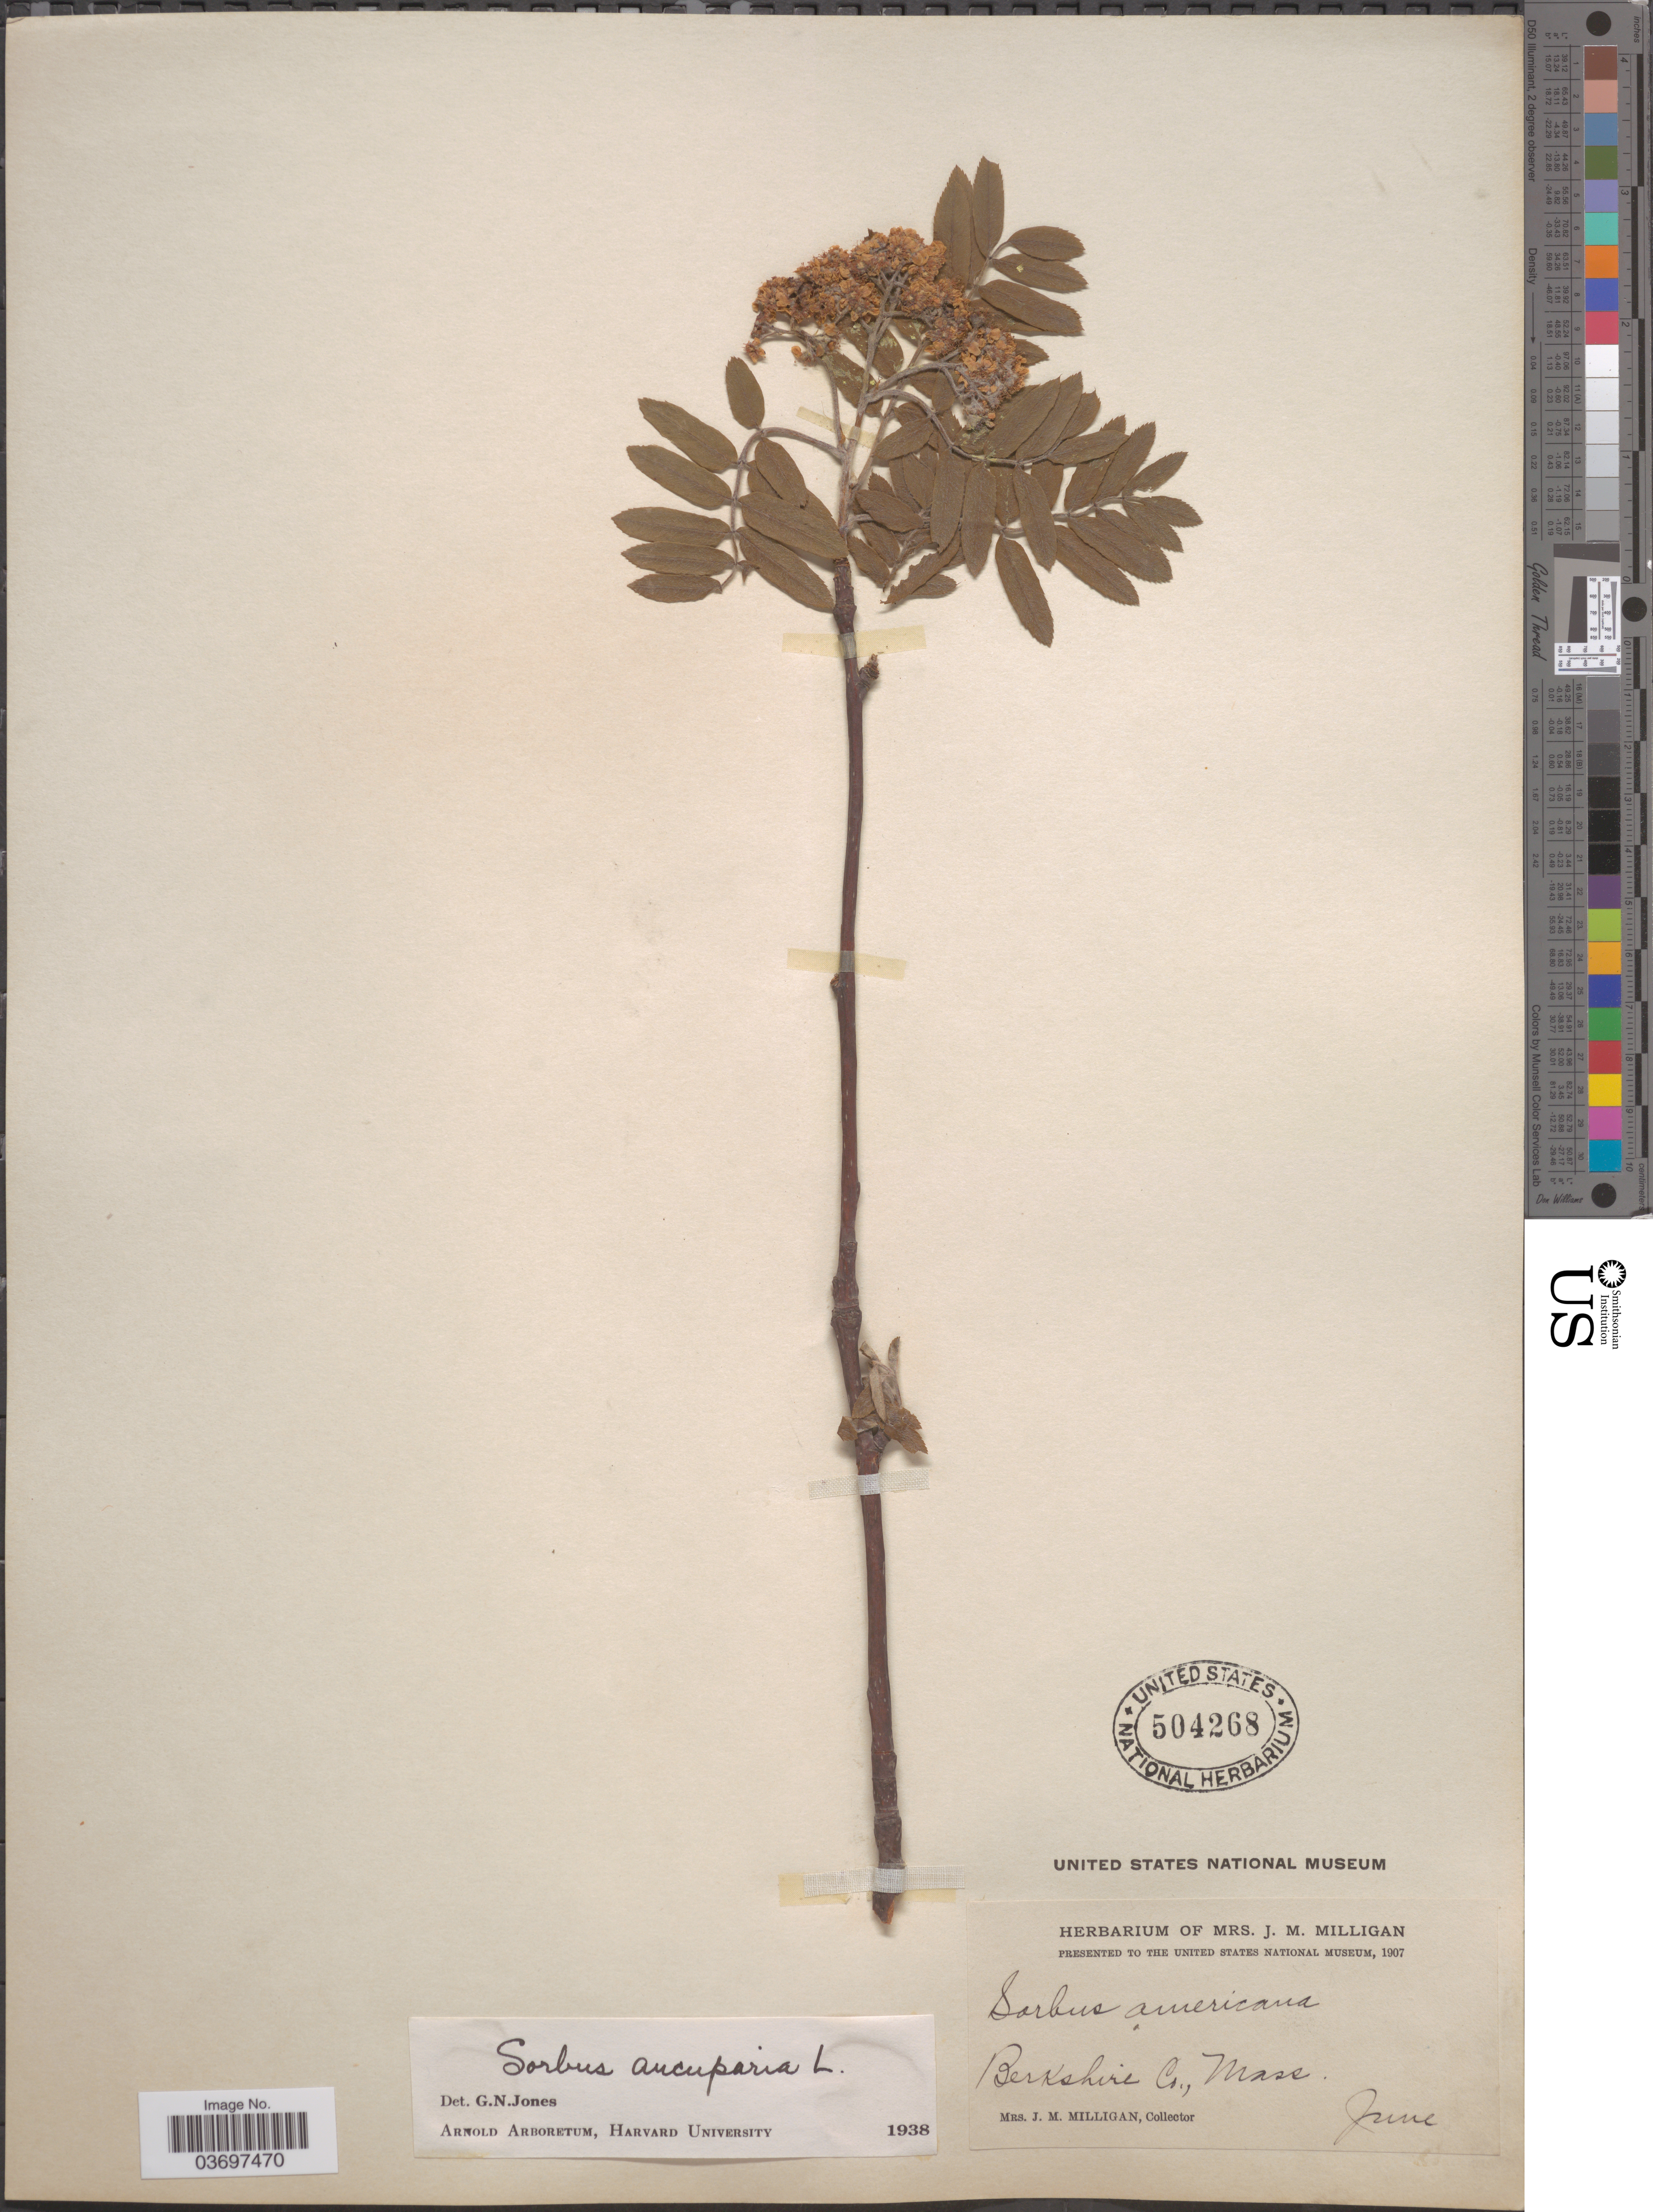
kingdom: Plantae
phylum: Tracheophyta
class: Magnoliopsida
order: Rosales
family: Rosaceae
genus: Sorbus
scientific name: Sorbus aucuparia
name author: L.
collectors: J. Milligan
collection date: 1907-06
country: United States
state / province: Massachusetts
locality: Berkshire Co.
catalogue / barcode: US 504268